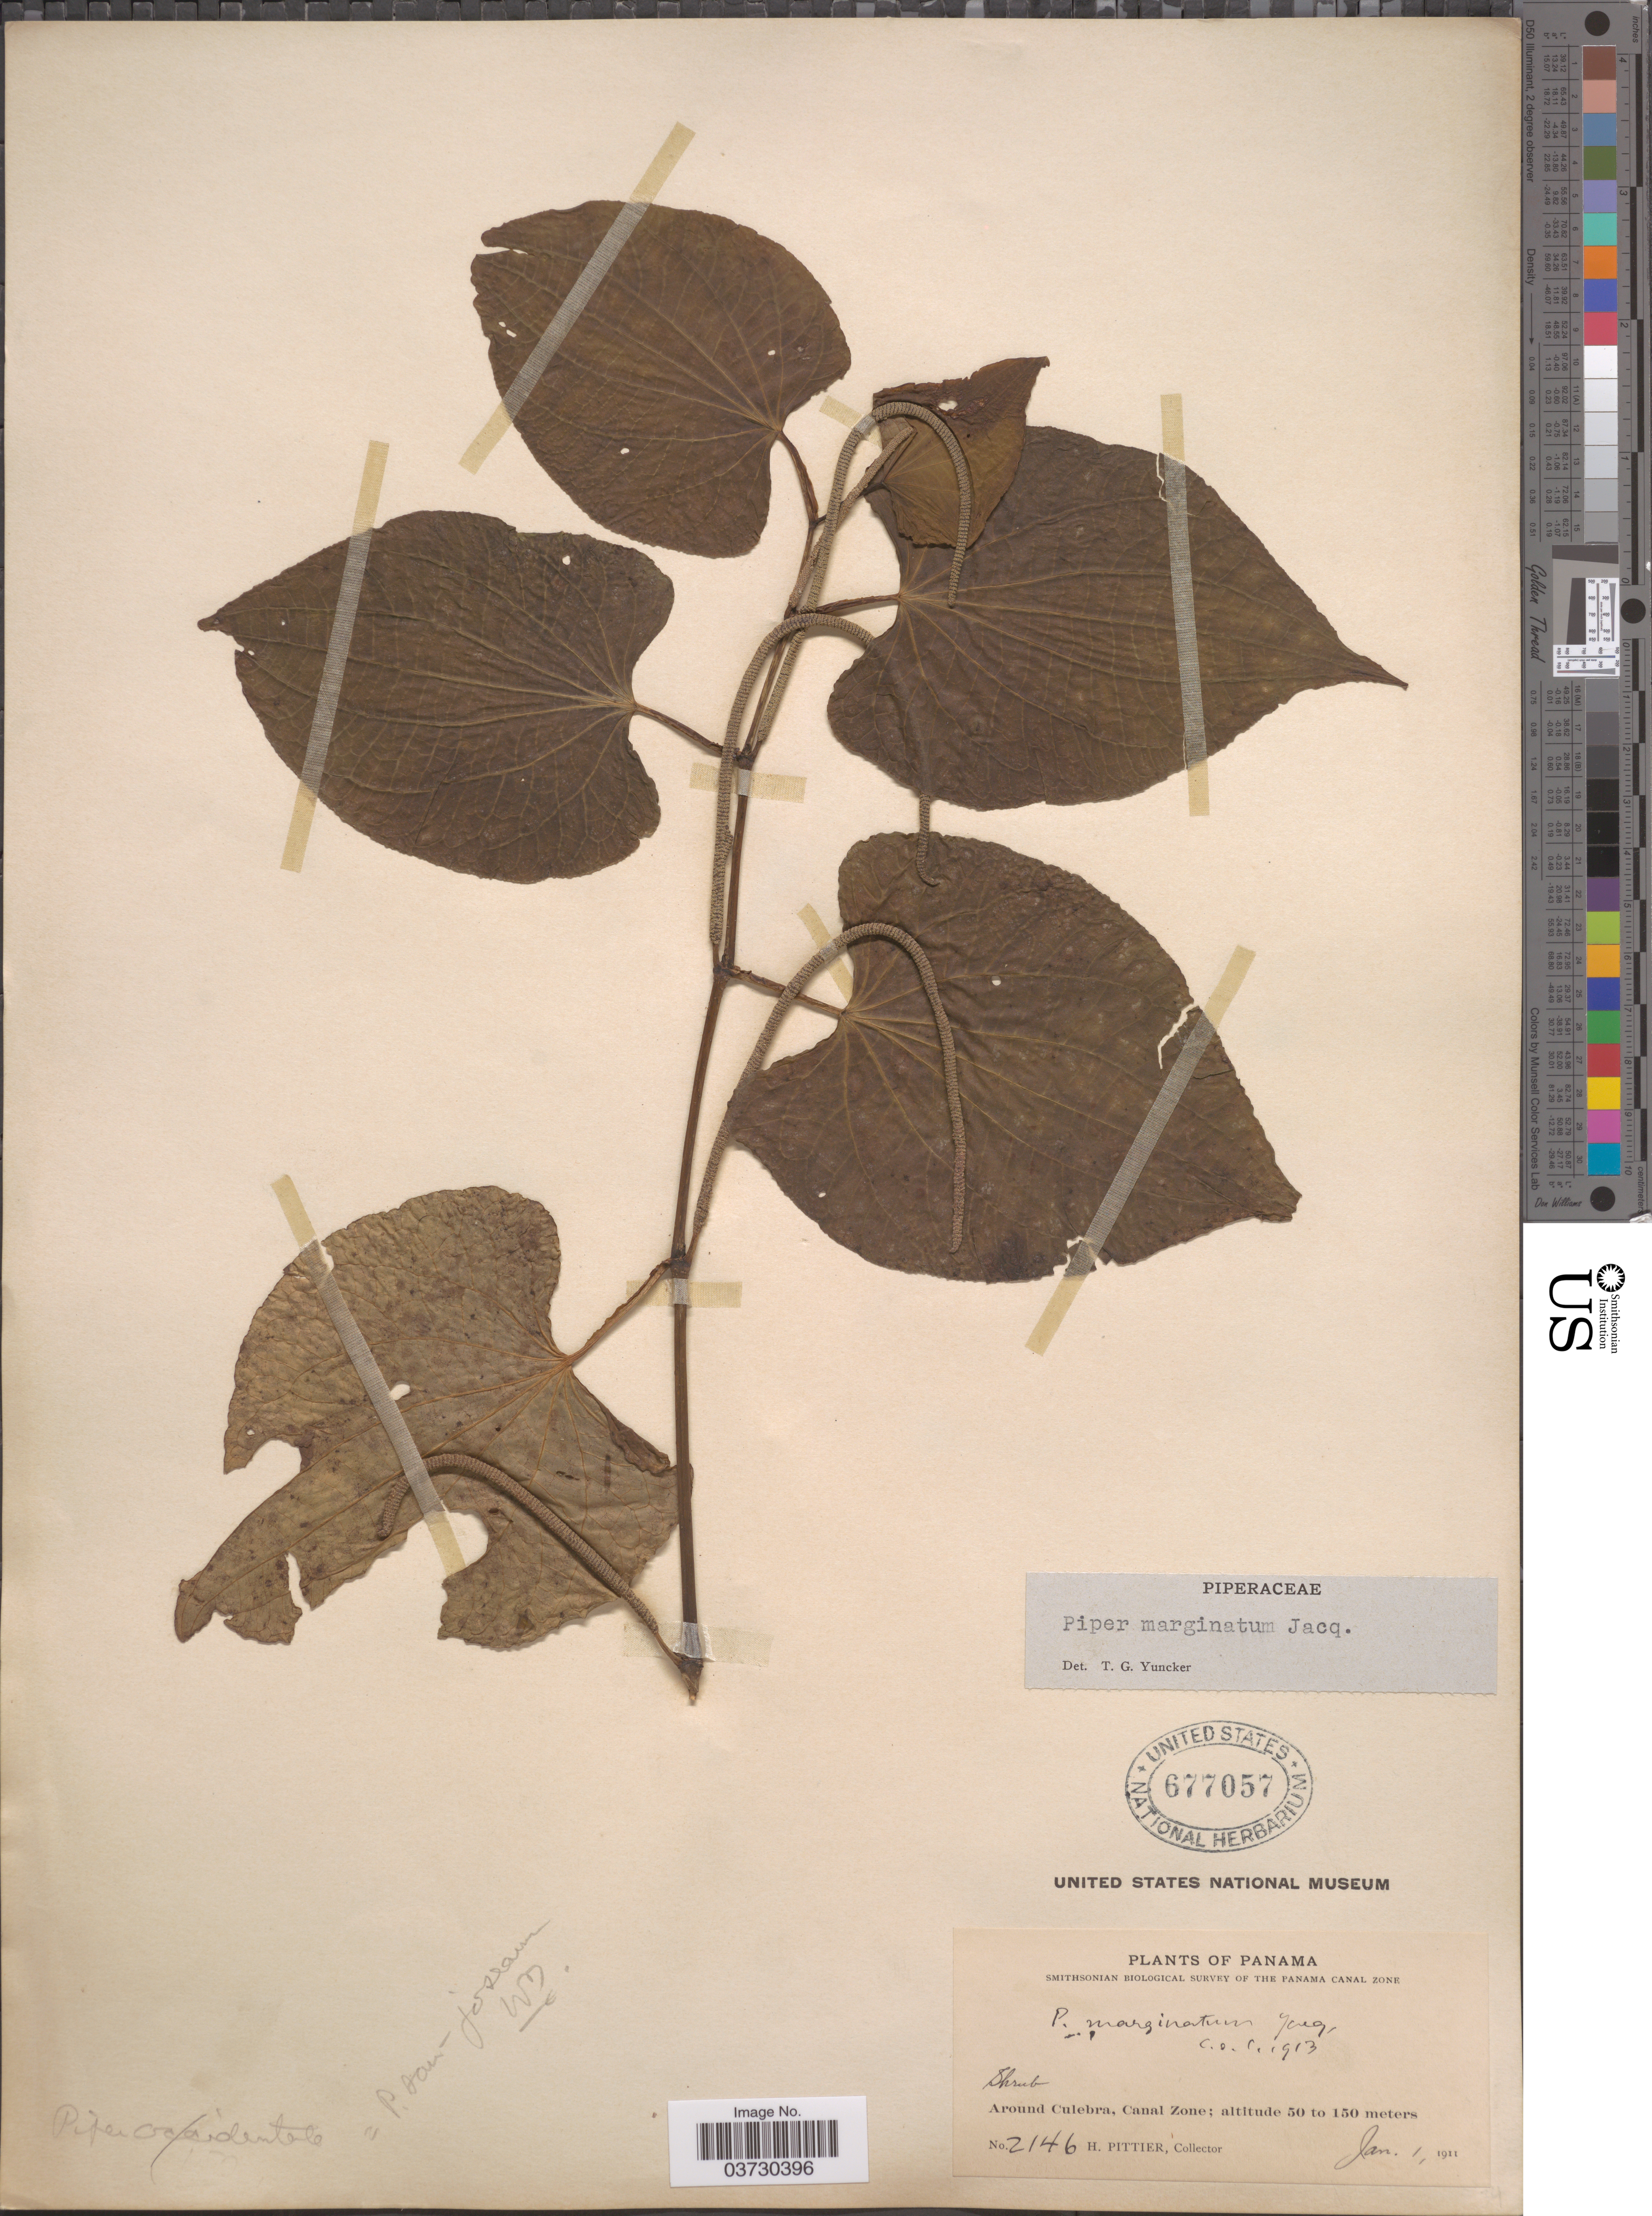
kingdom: Plantae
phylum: Tracheophyta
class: Magnoliopsida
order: Piperales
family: Piperaceae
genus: Piper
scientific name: Piper marginatum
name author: Jacq.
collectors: H. F. Pittier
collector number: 2146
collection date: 1911-01-01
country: Panama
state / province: Colón / Panamá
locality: Around Culebra, Canal Zone.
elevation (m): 50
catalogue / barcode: US 677057